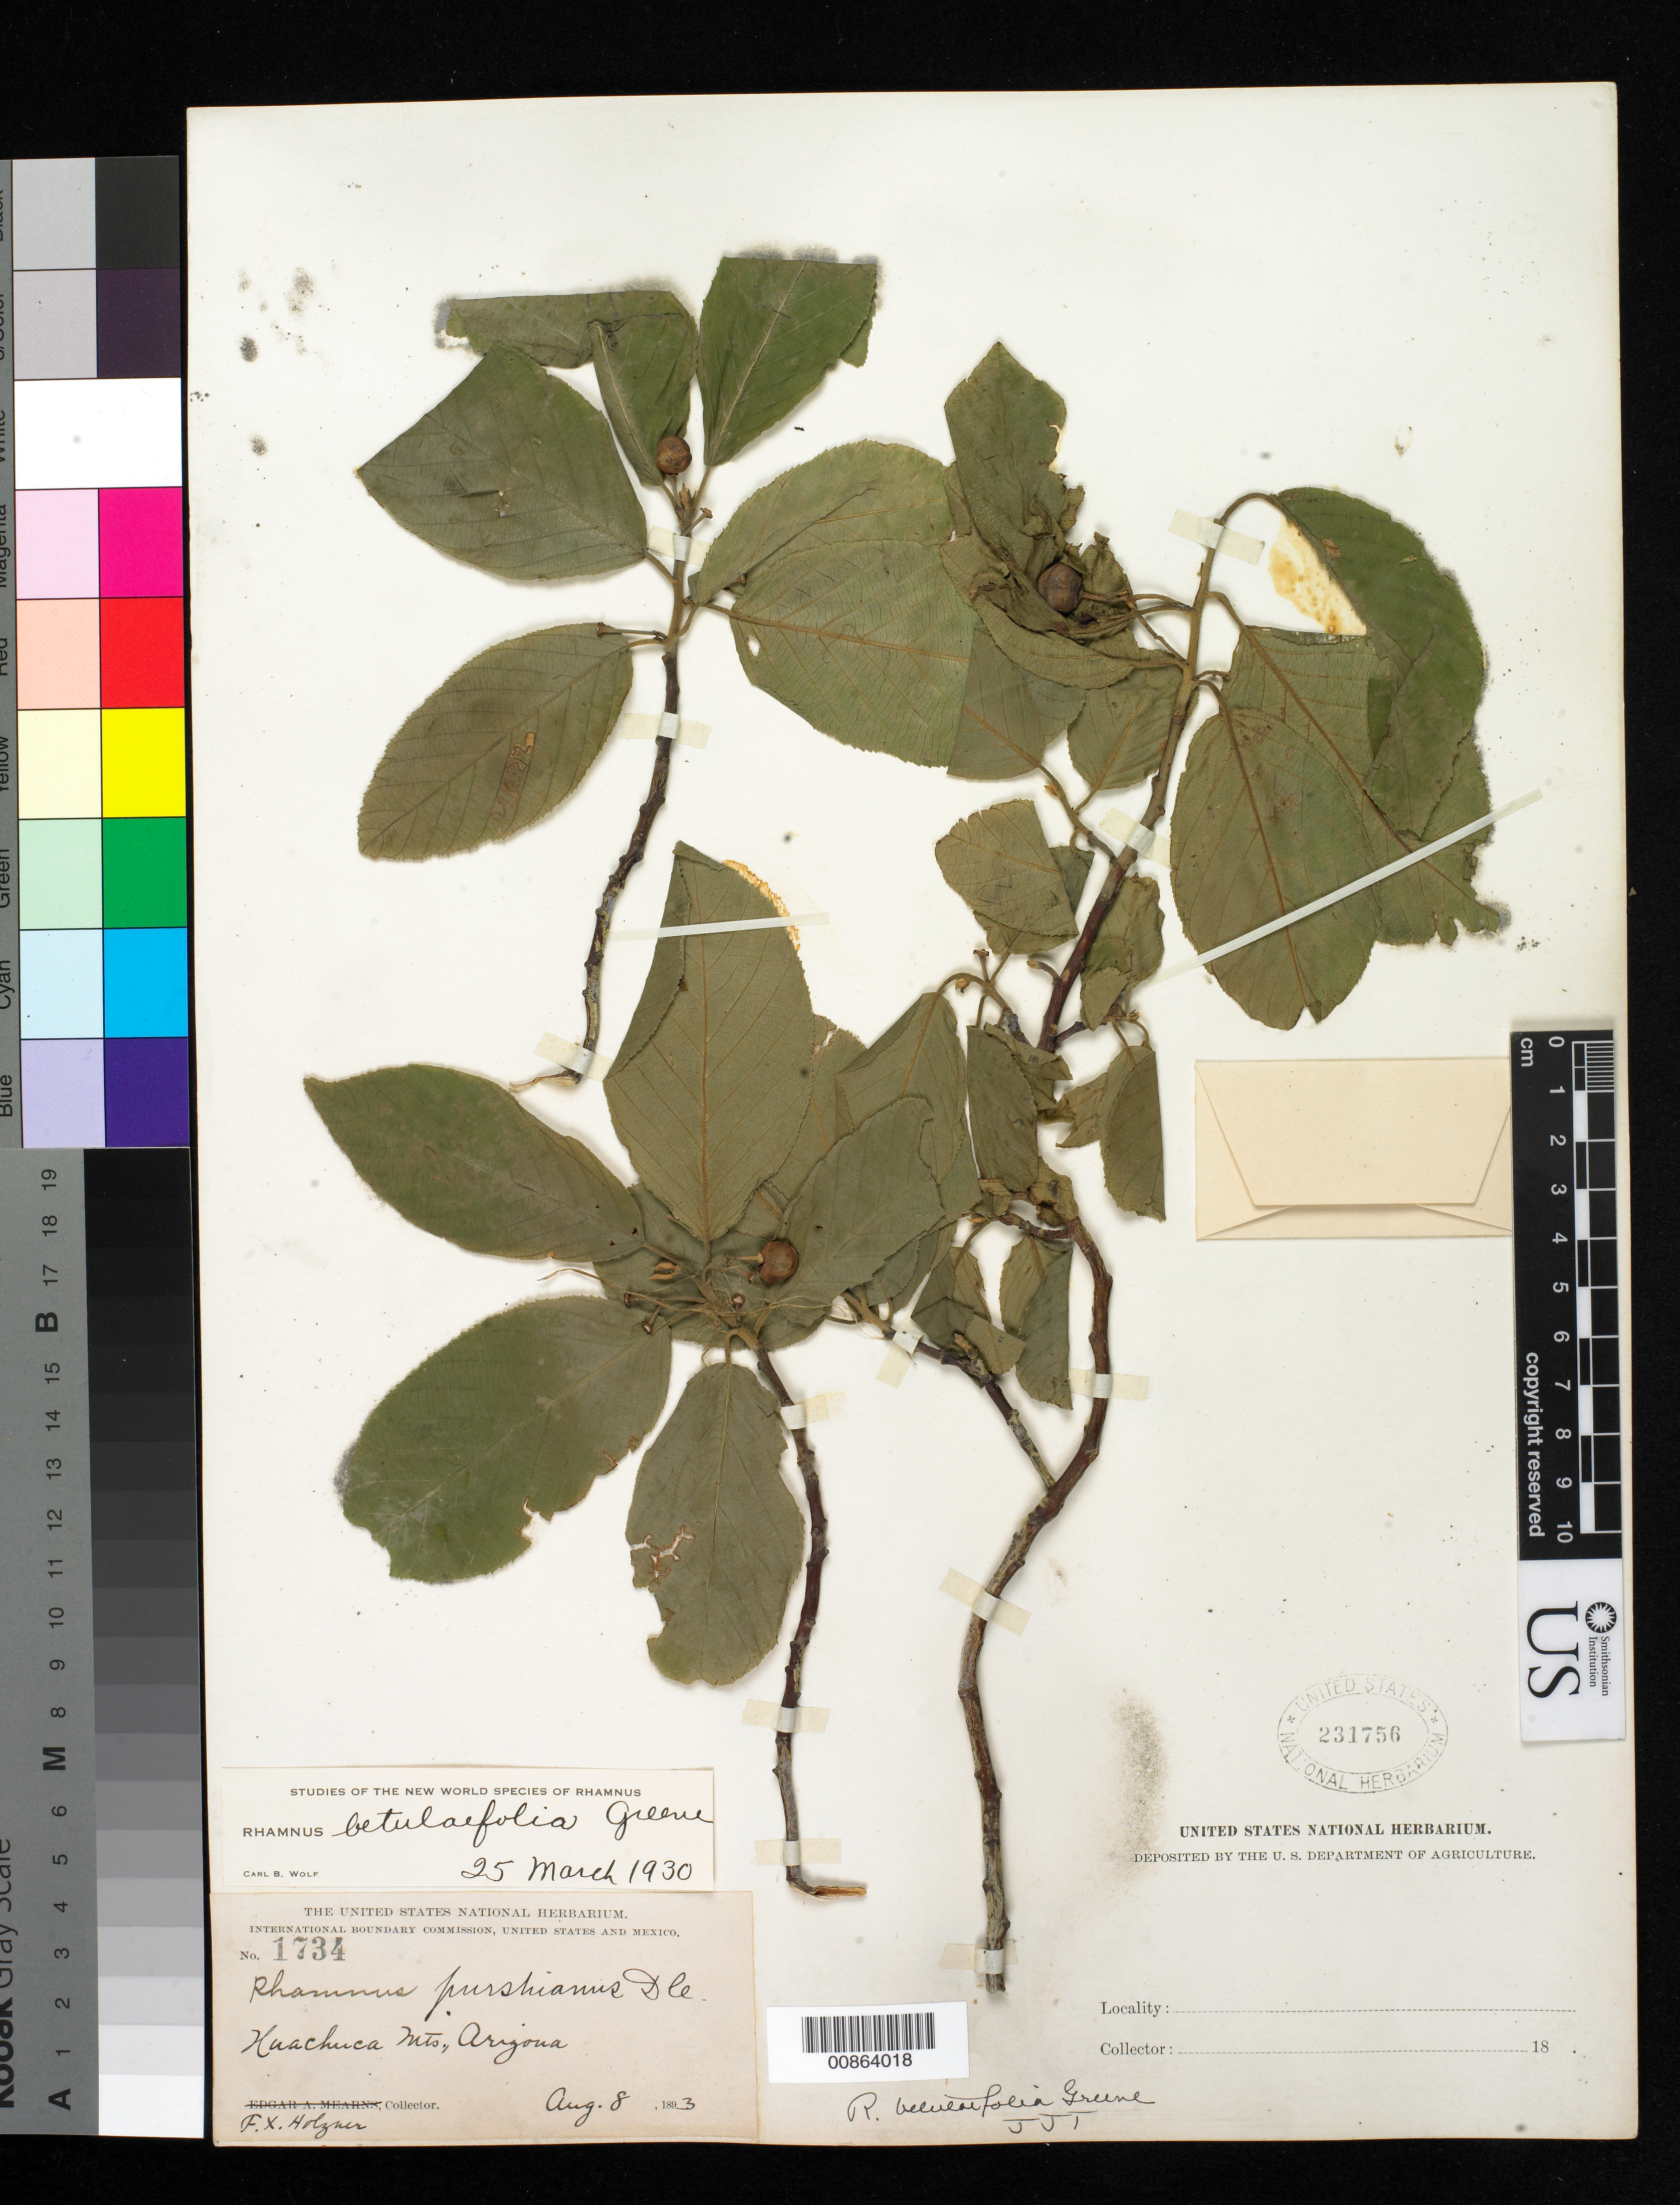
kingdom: Plantae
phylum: Tracheophyta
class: Magnoliopsida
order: Rosales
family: Rhamnaceae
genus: Frangula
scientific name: Frangula betulifolia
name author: (Greene) Grubov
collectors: F. X. Holzner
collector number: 1734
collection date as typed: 08 Aug 1893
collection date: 1893-08-08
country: United States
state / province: Arizona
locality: Huachuca Mts.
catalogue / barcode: US 231756